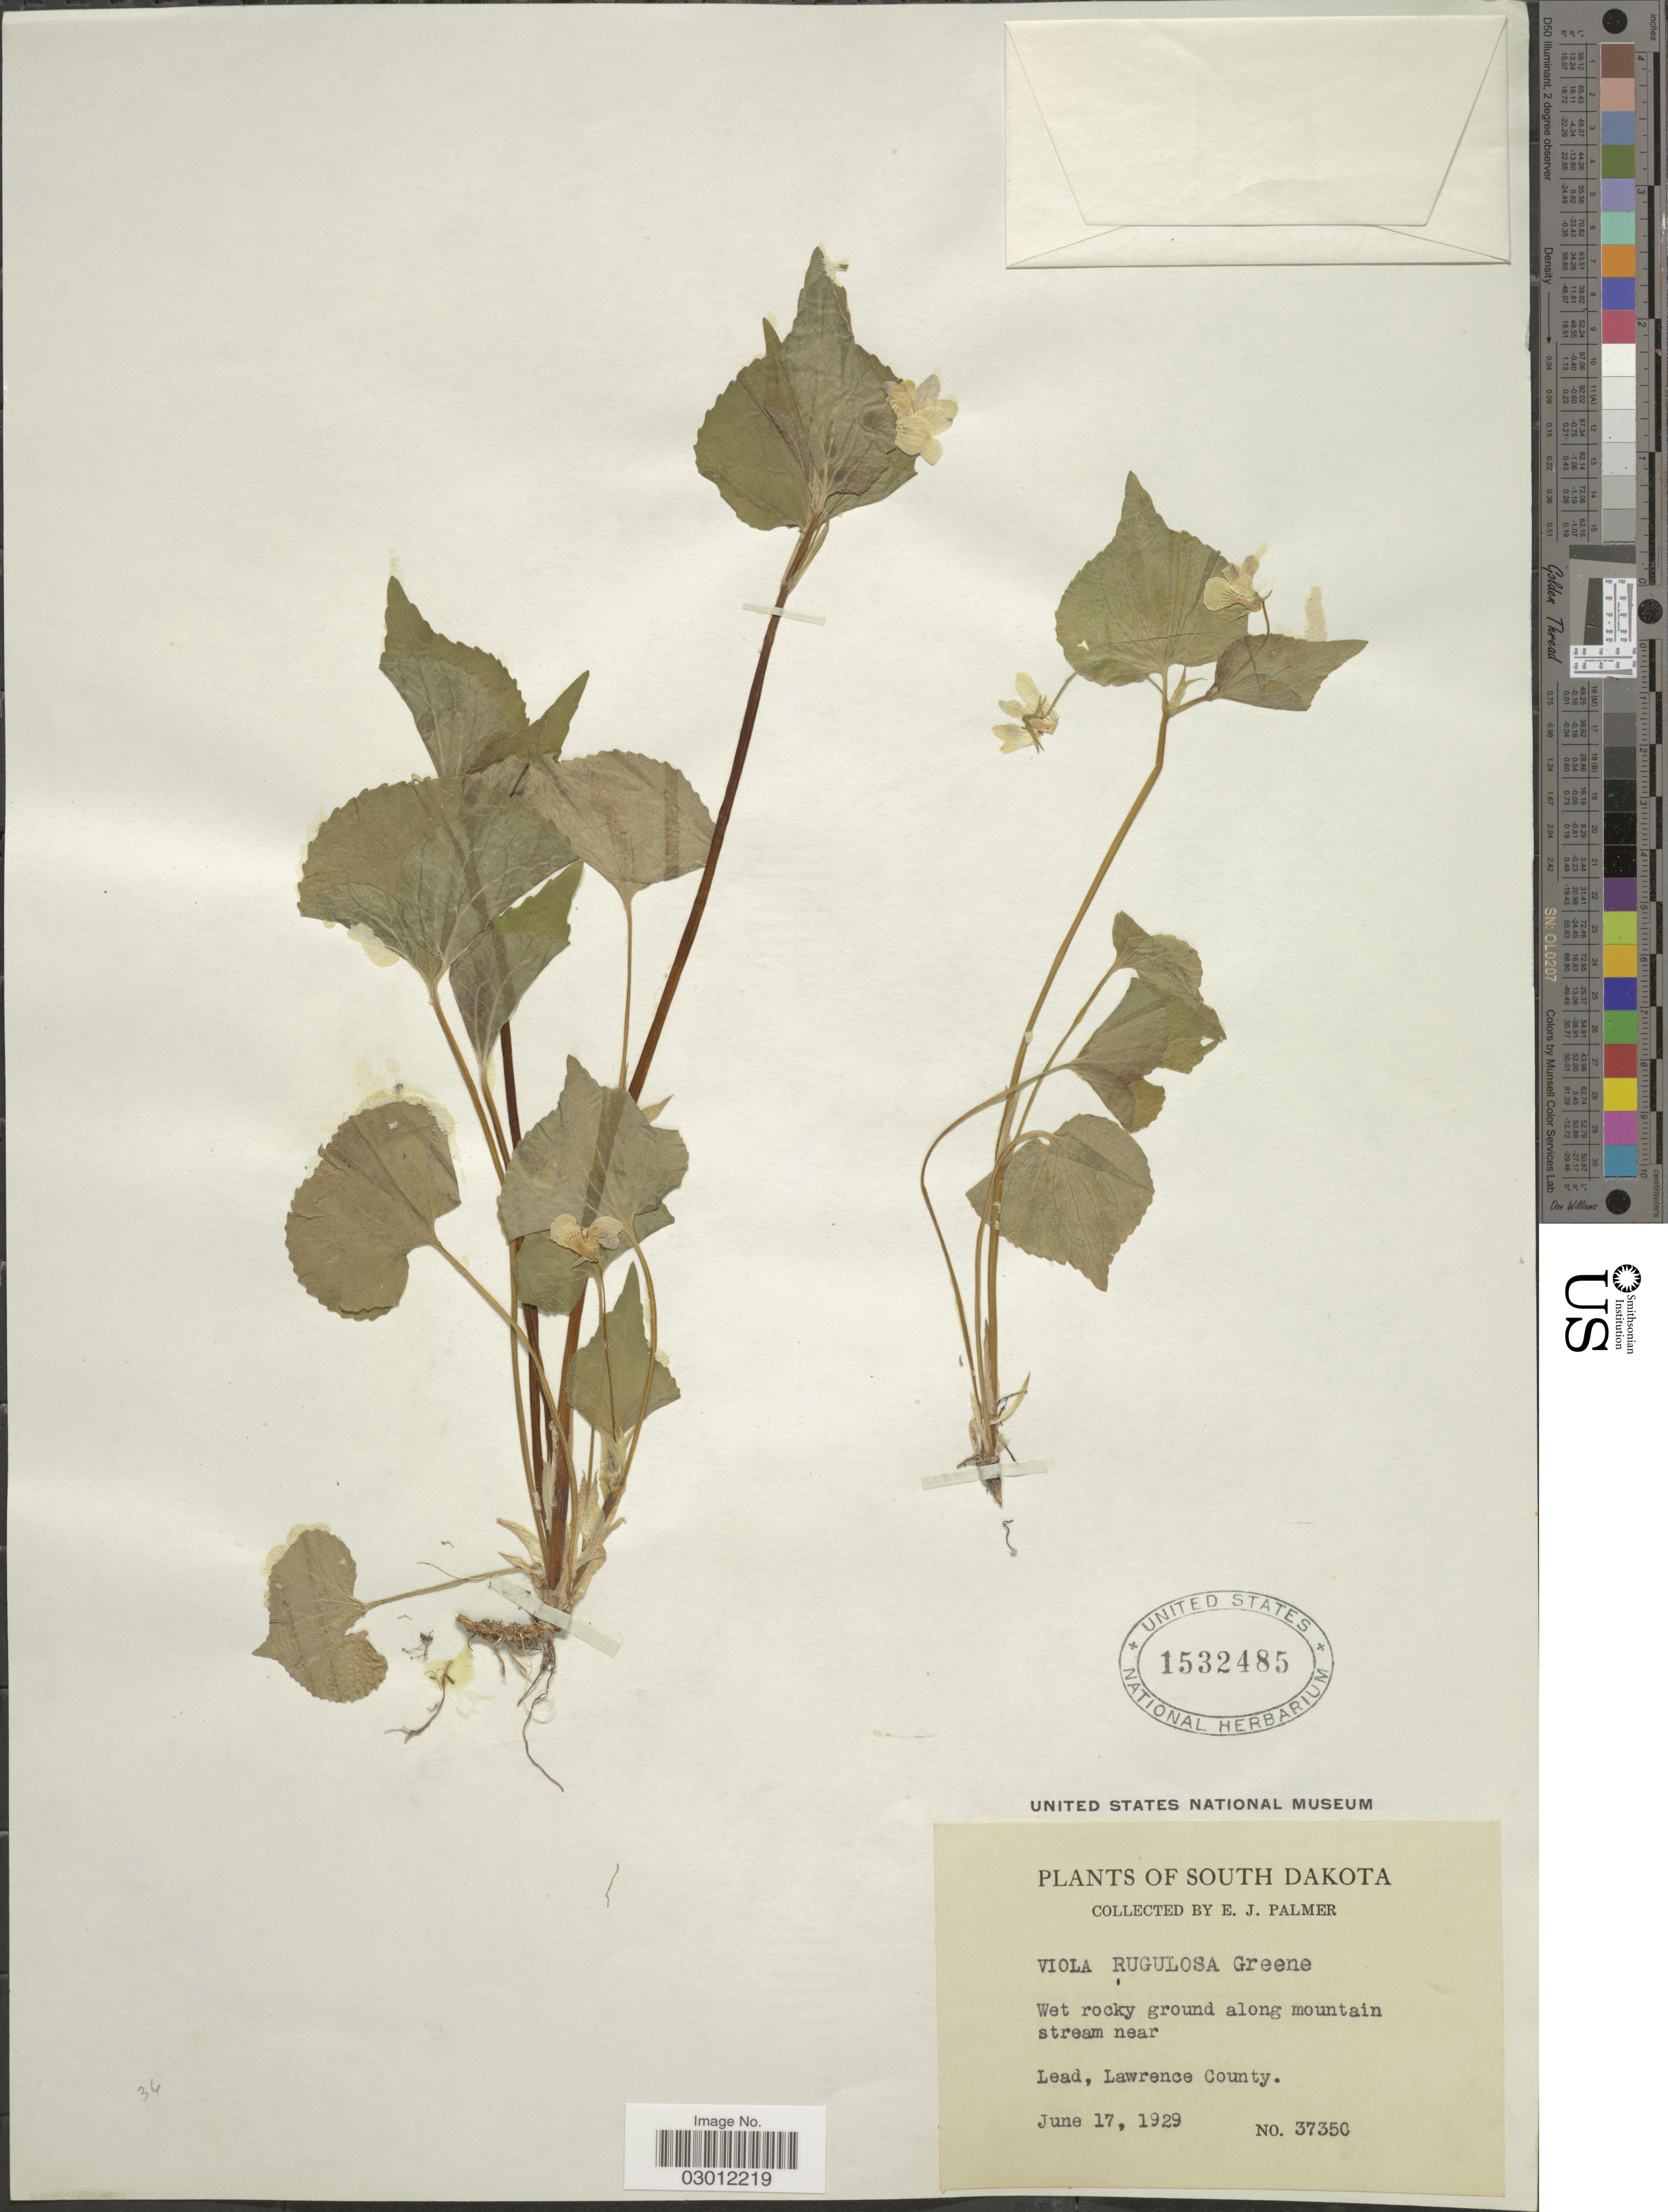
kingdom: Plantae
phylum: Tracheophyta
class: Magnoliopsida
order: Malpighiales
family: Violaceae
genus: Viola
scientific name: Viola canadensis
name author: L.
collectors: E. J. Palmer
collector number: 37350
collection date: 1929-06-17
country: United States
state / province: South Dakota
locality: Wet rocky ground along mountain stream near Lead, Lawrence County.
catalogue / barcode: US 1532485